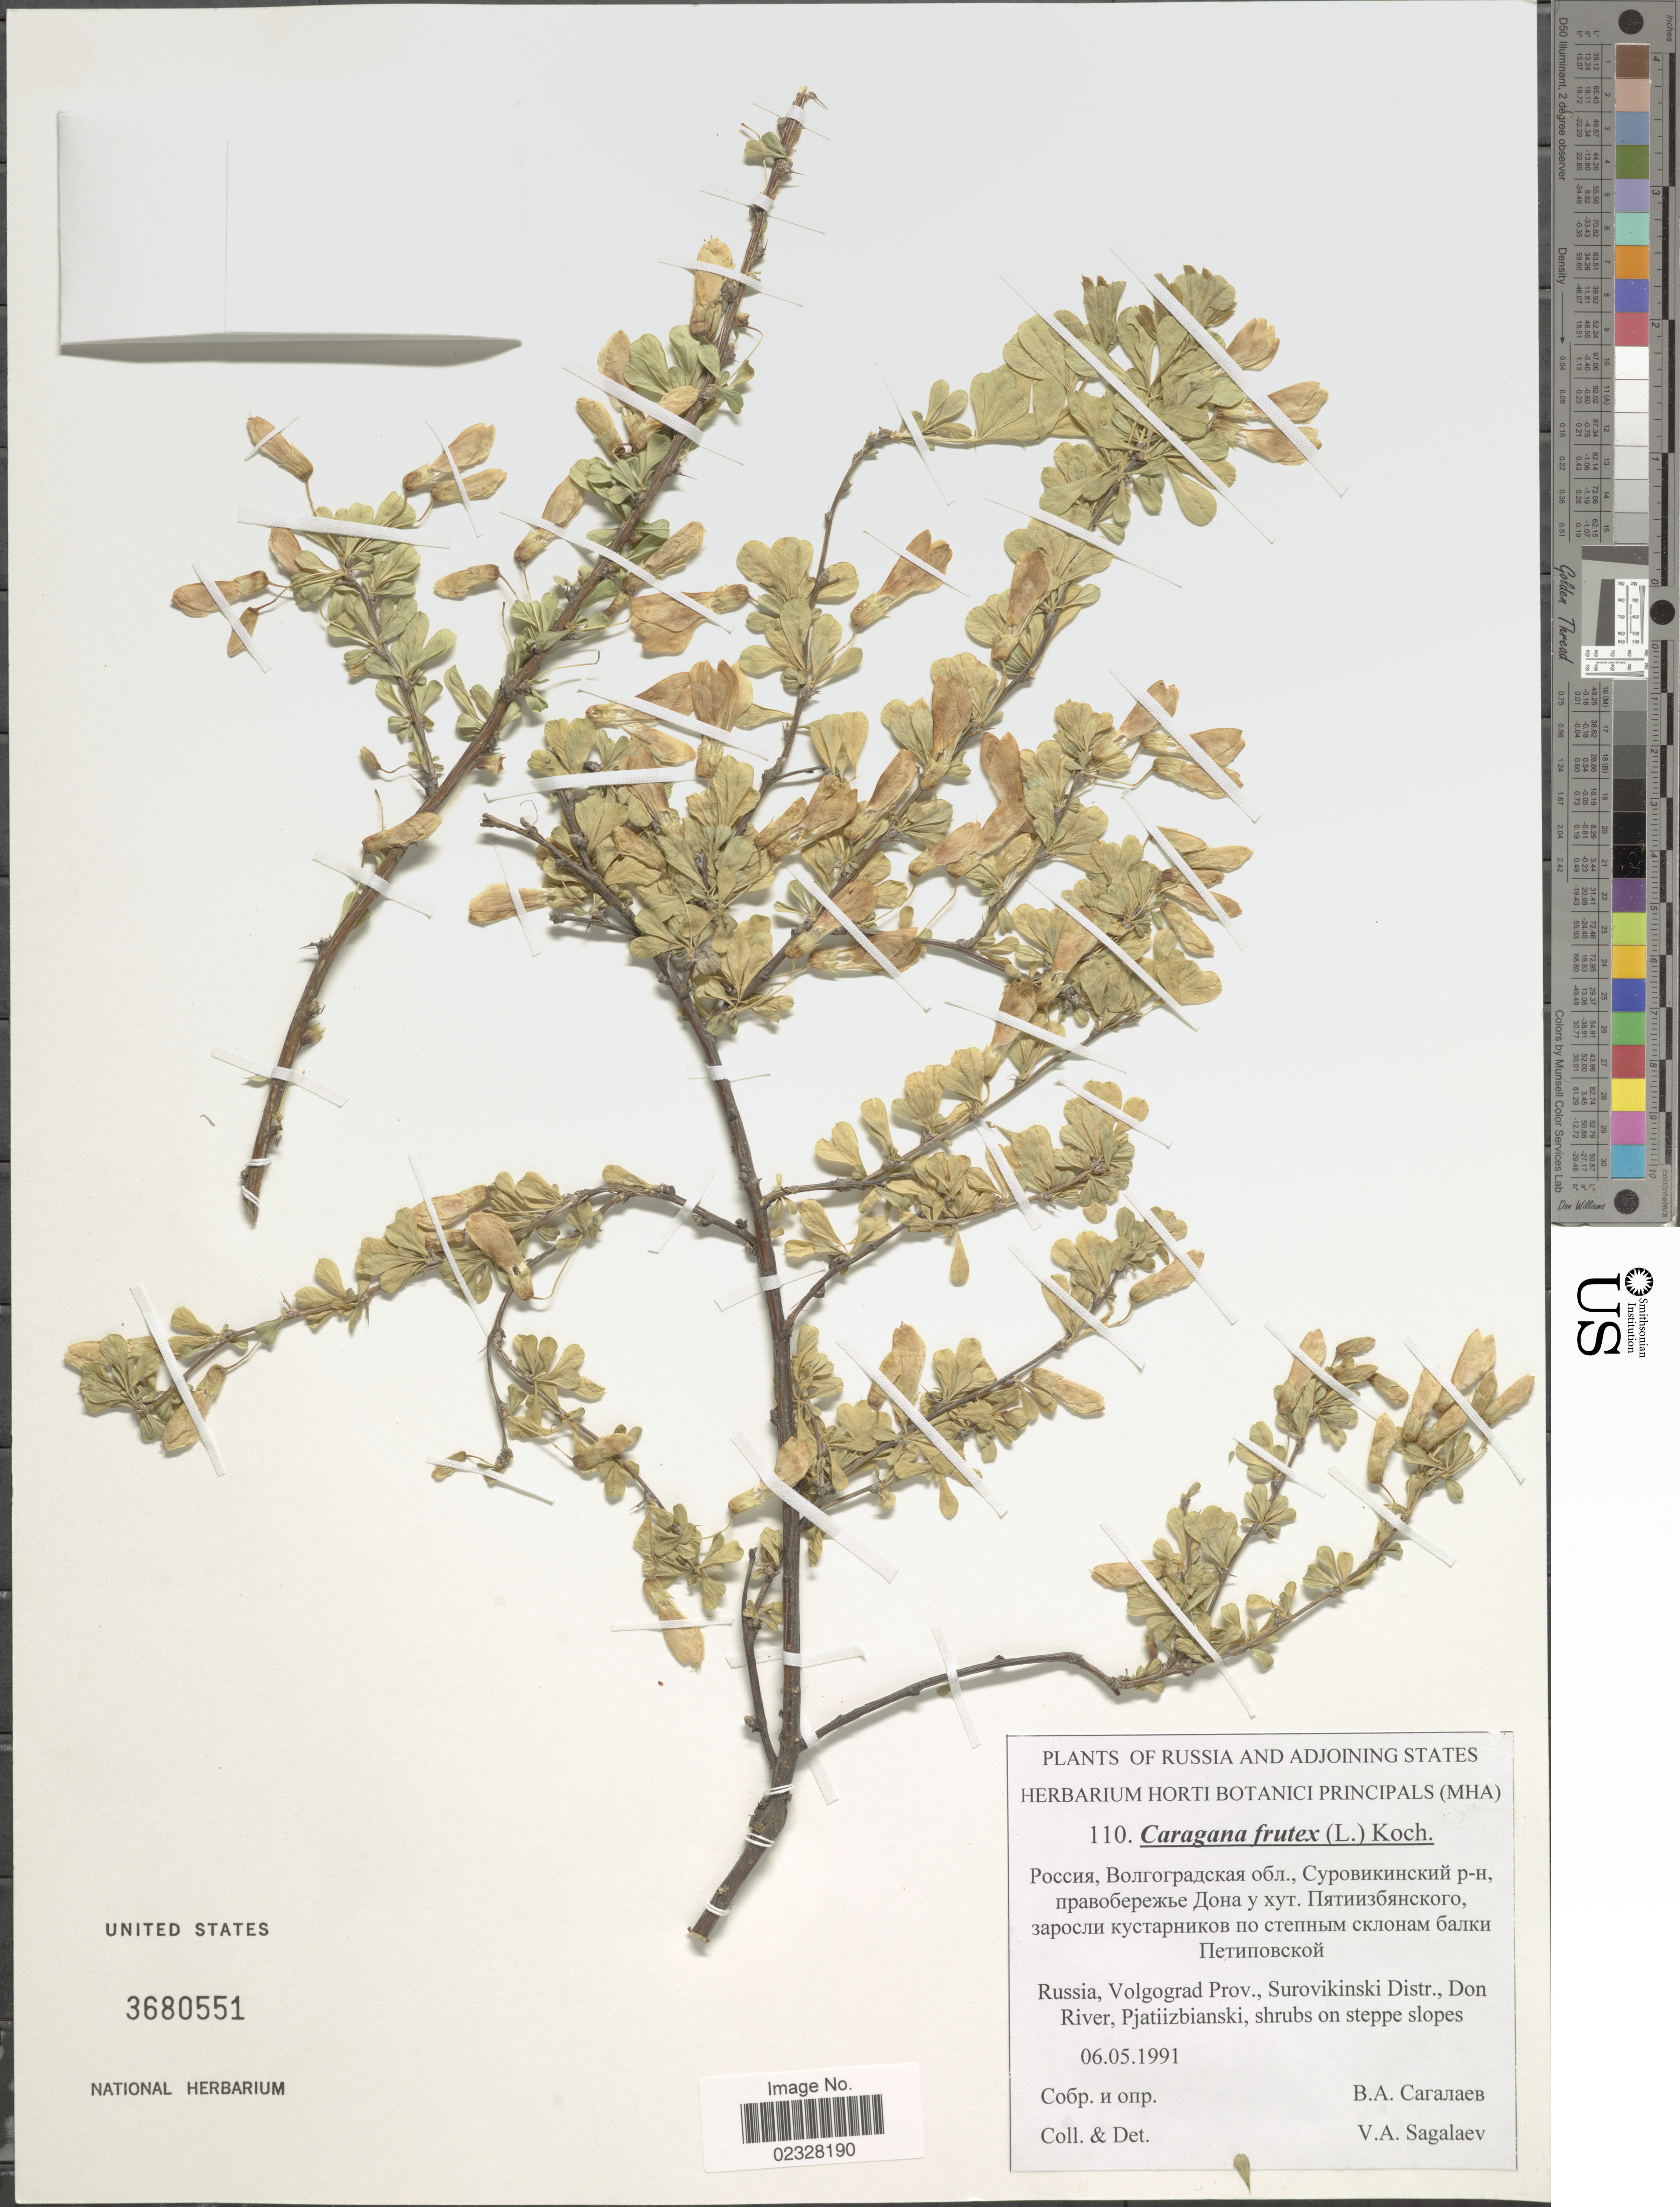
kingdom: Plantae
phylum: Tracheophyta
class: Magnoliopsida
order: Fabales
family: Fabaceae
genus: Caragana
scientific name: Caragana frutex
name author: (L.) K. Koch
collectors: V. Sagalaev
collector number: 110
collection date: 1991-05-06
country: Russian Federation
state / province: Volgograd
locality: Surovikinski Distr., Don River, Pjatiizbianski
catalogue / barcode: US 3680551